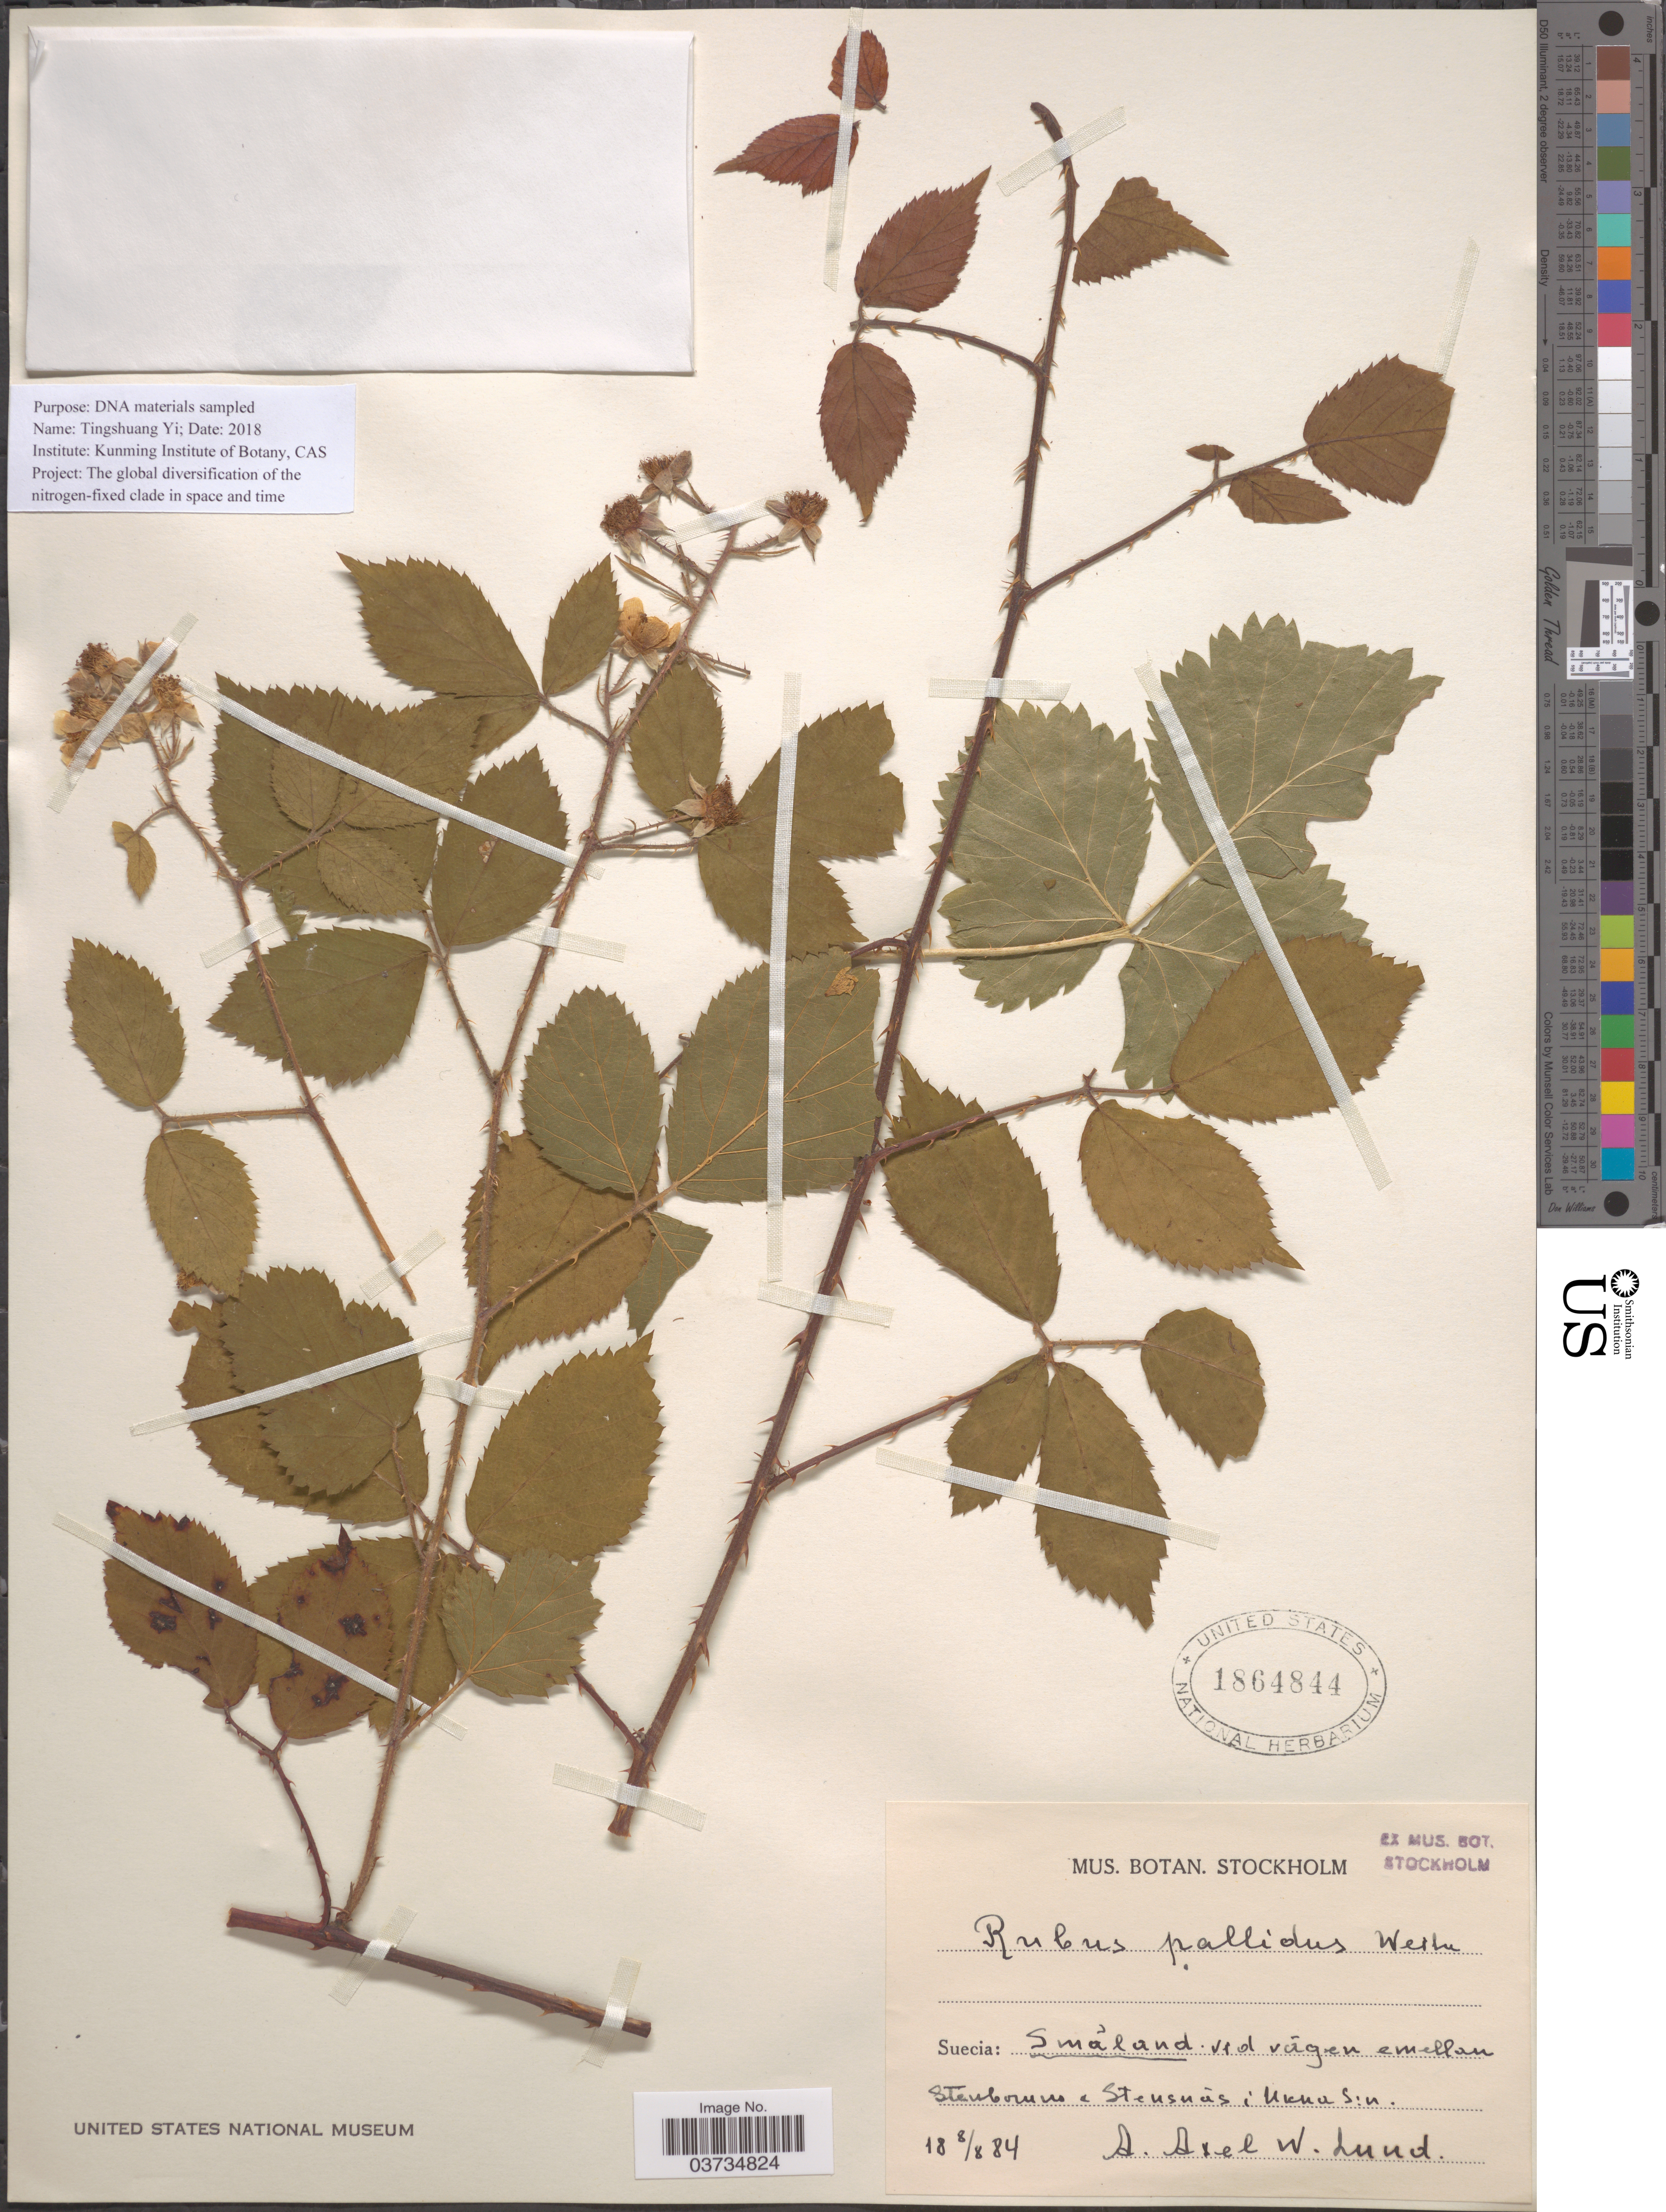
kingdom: Plantae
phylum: Tracheophyta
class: Magnoliopsida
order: Rosales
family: Rosaceae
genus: Rubus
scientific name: Rubus pallidus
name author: Weihe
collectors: A. Lund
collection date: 1884-08-08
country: Sweden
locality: Suecia: Småland vid vagen emellan Steubornne e Stensnäs i Ukka s:n. [interpreted]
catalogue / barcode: US 1864844